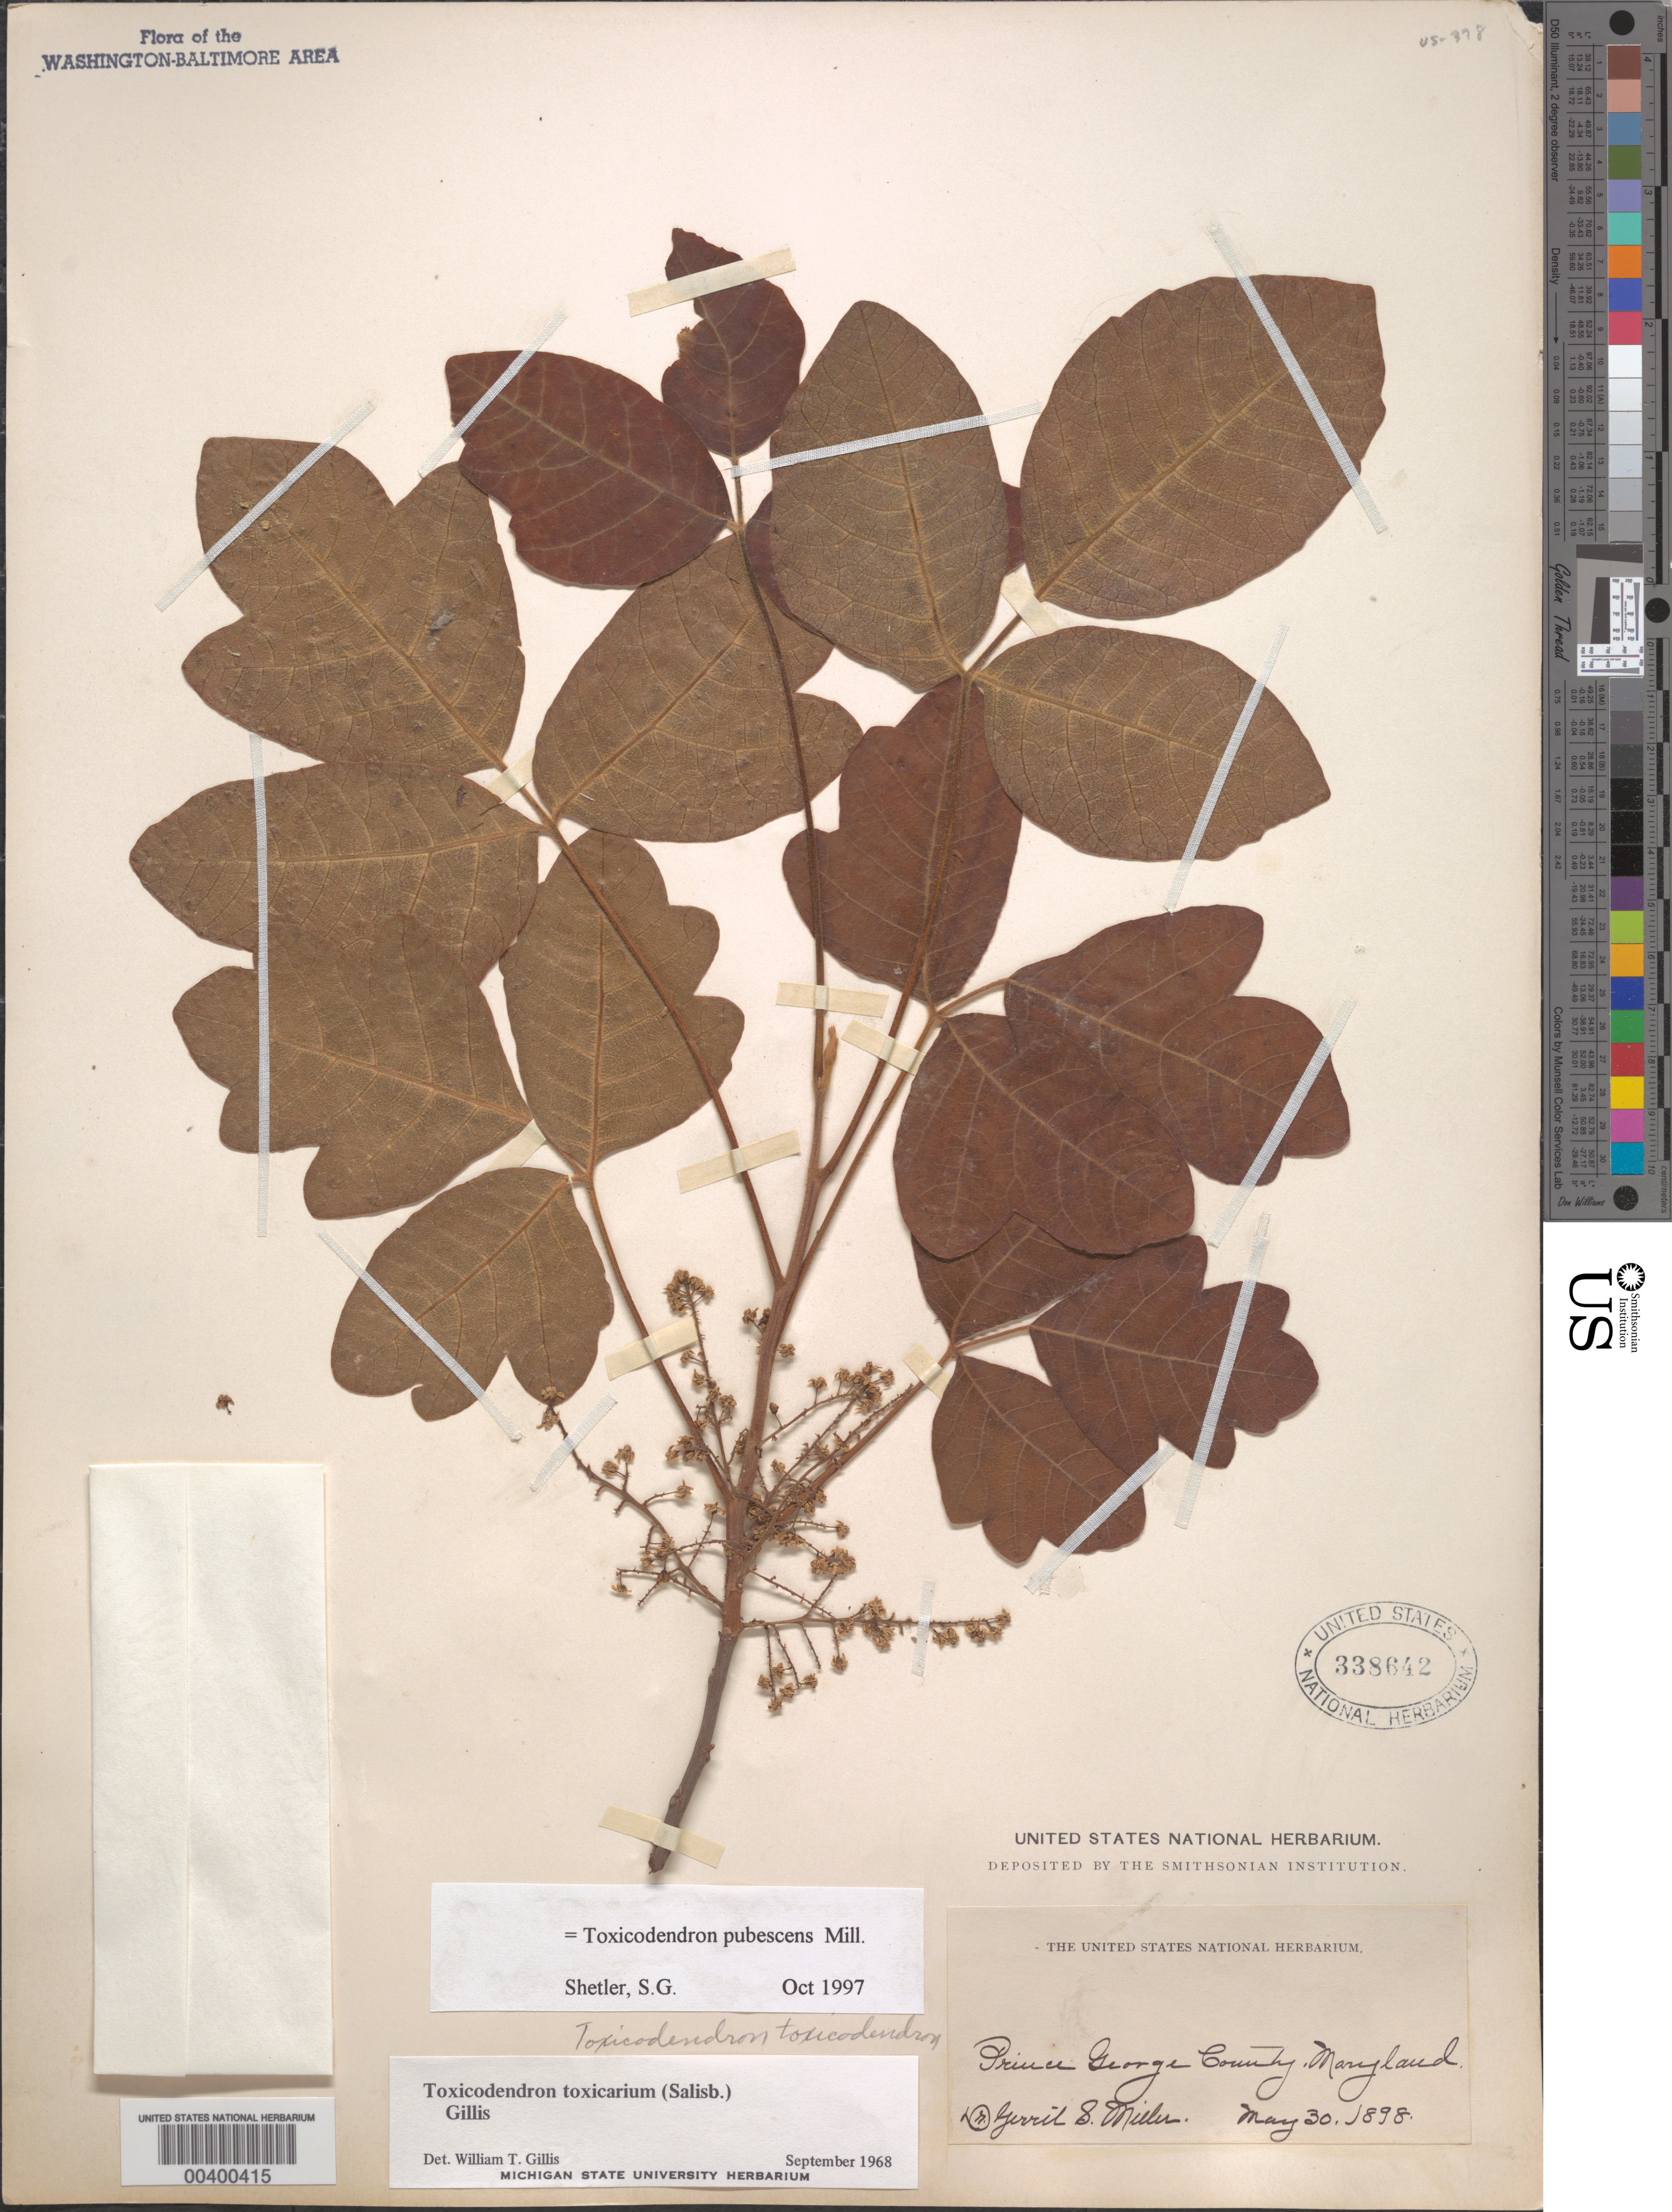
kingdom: Plantae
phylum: Tracheophyta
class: Magnoliopsida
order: Sapindales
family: Anacardiaceae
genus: Toxicodendron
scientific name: Toxicodendron pubescens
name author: Mill.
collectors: G. S. Miller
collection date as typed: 30 May 1898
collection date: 1898-05-30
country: United States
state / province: Maryland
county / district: Prince George's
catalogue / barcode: US 338642